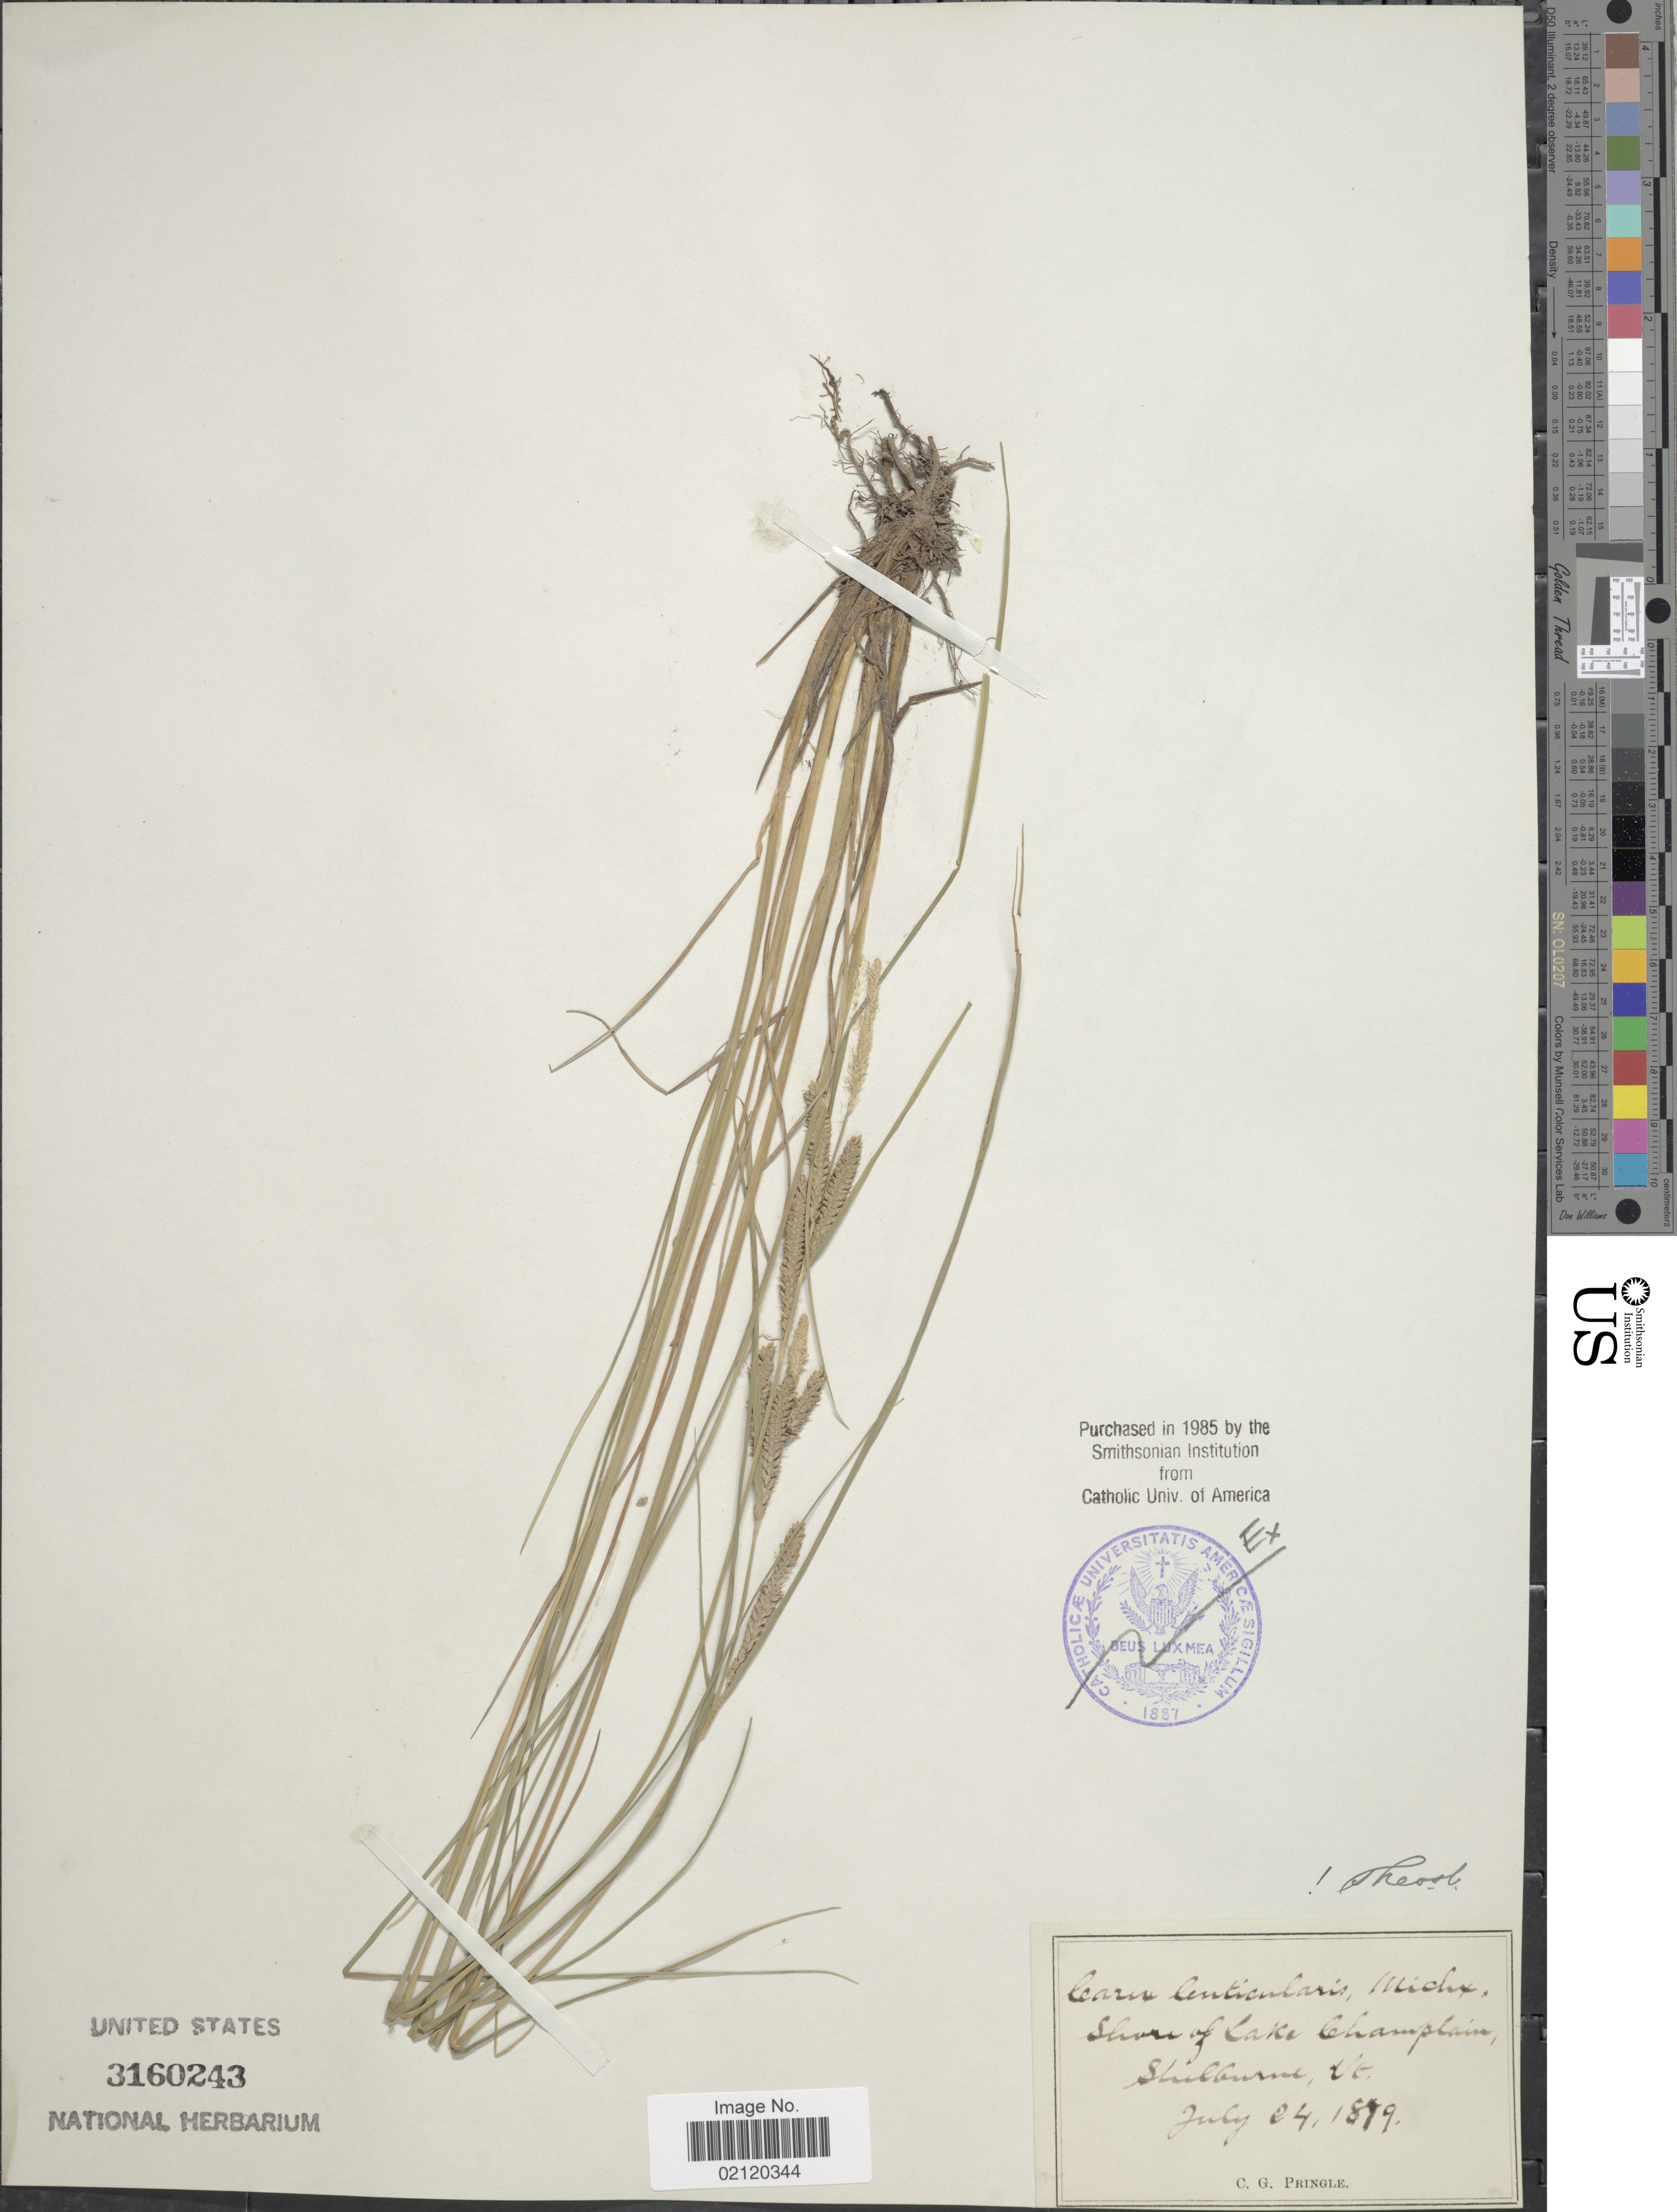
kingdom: Plantae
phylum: Tracheophyta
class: Liliopsida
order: Poales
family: Cyperaceae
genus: Carex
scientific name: Carex lenticularis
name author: Michx.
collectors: C. G. Pringle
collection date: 1879-07-24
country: United States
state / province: Vermont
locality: Shore of Lake, Champlain, Shelburne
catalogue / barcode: US 3160243